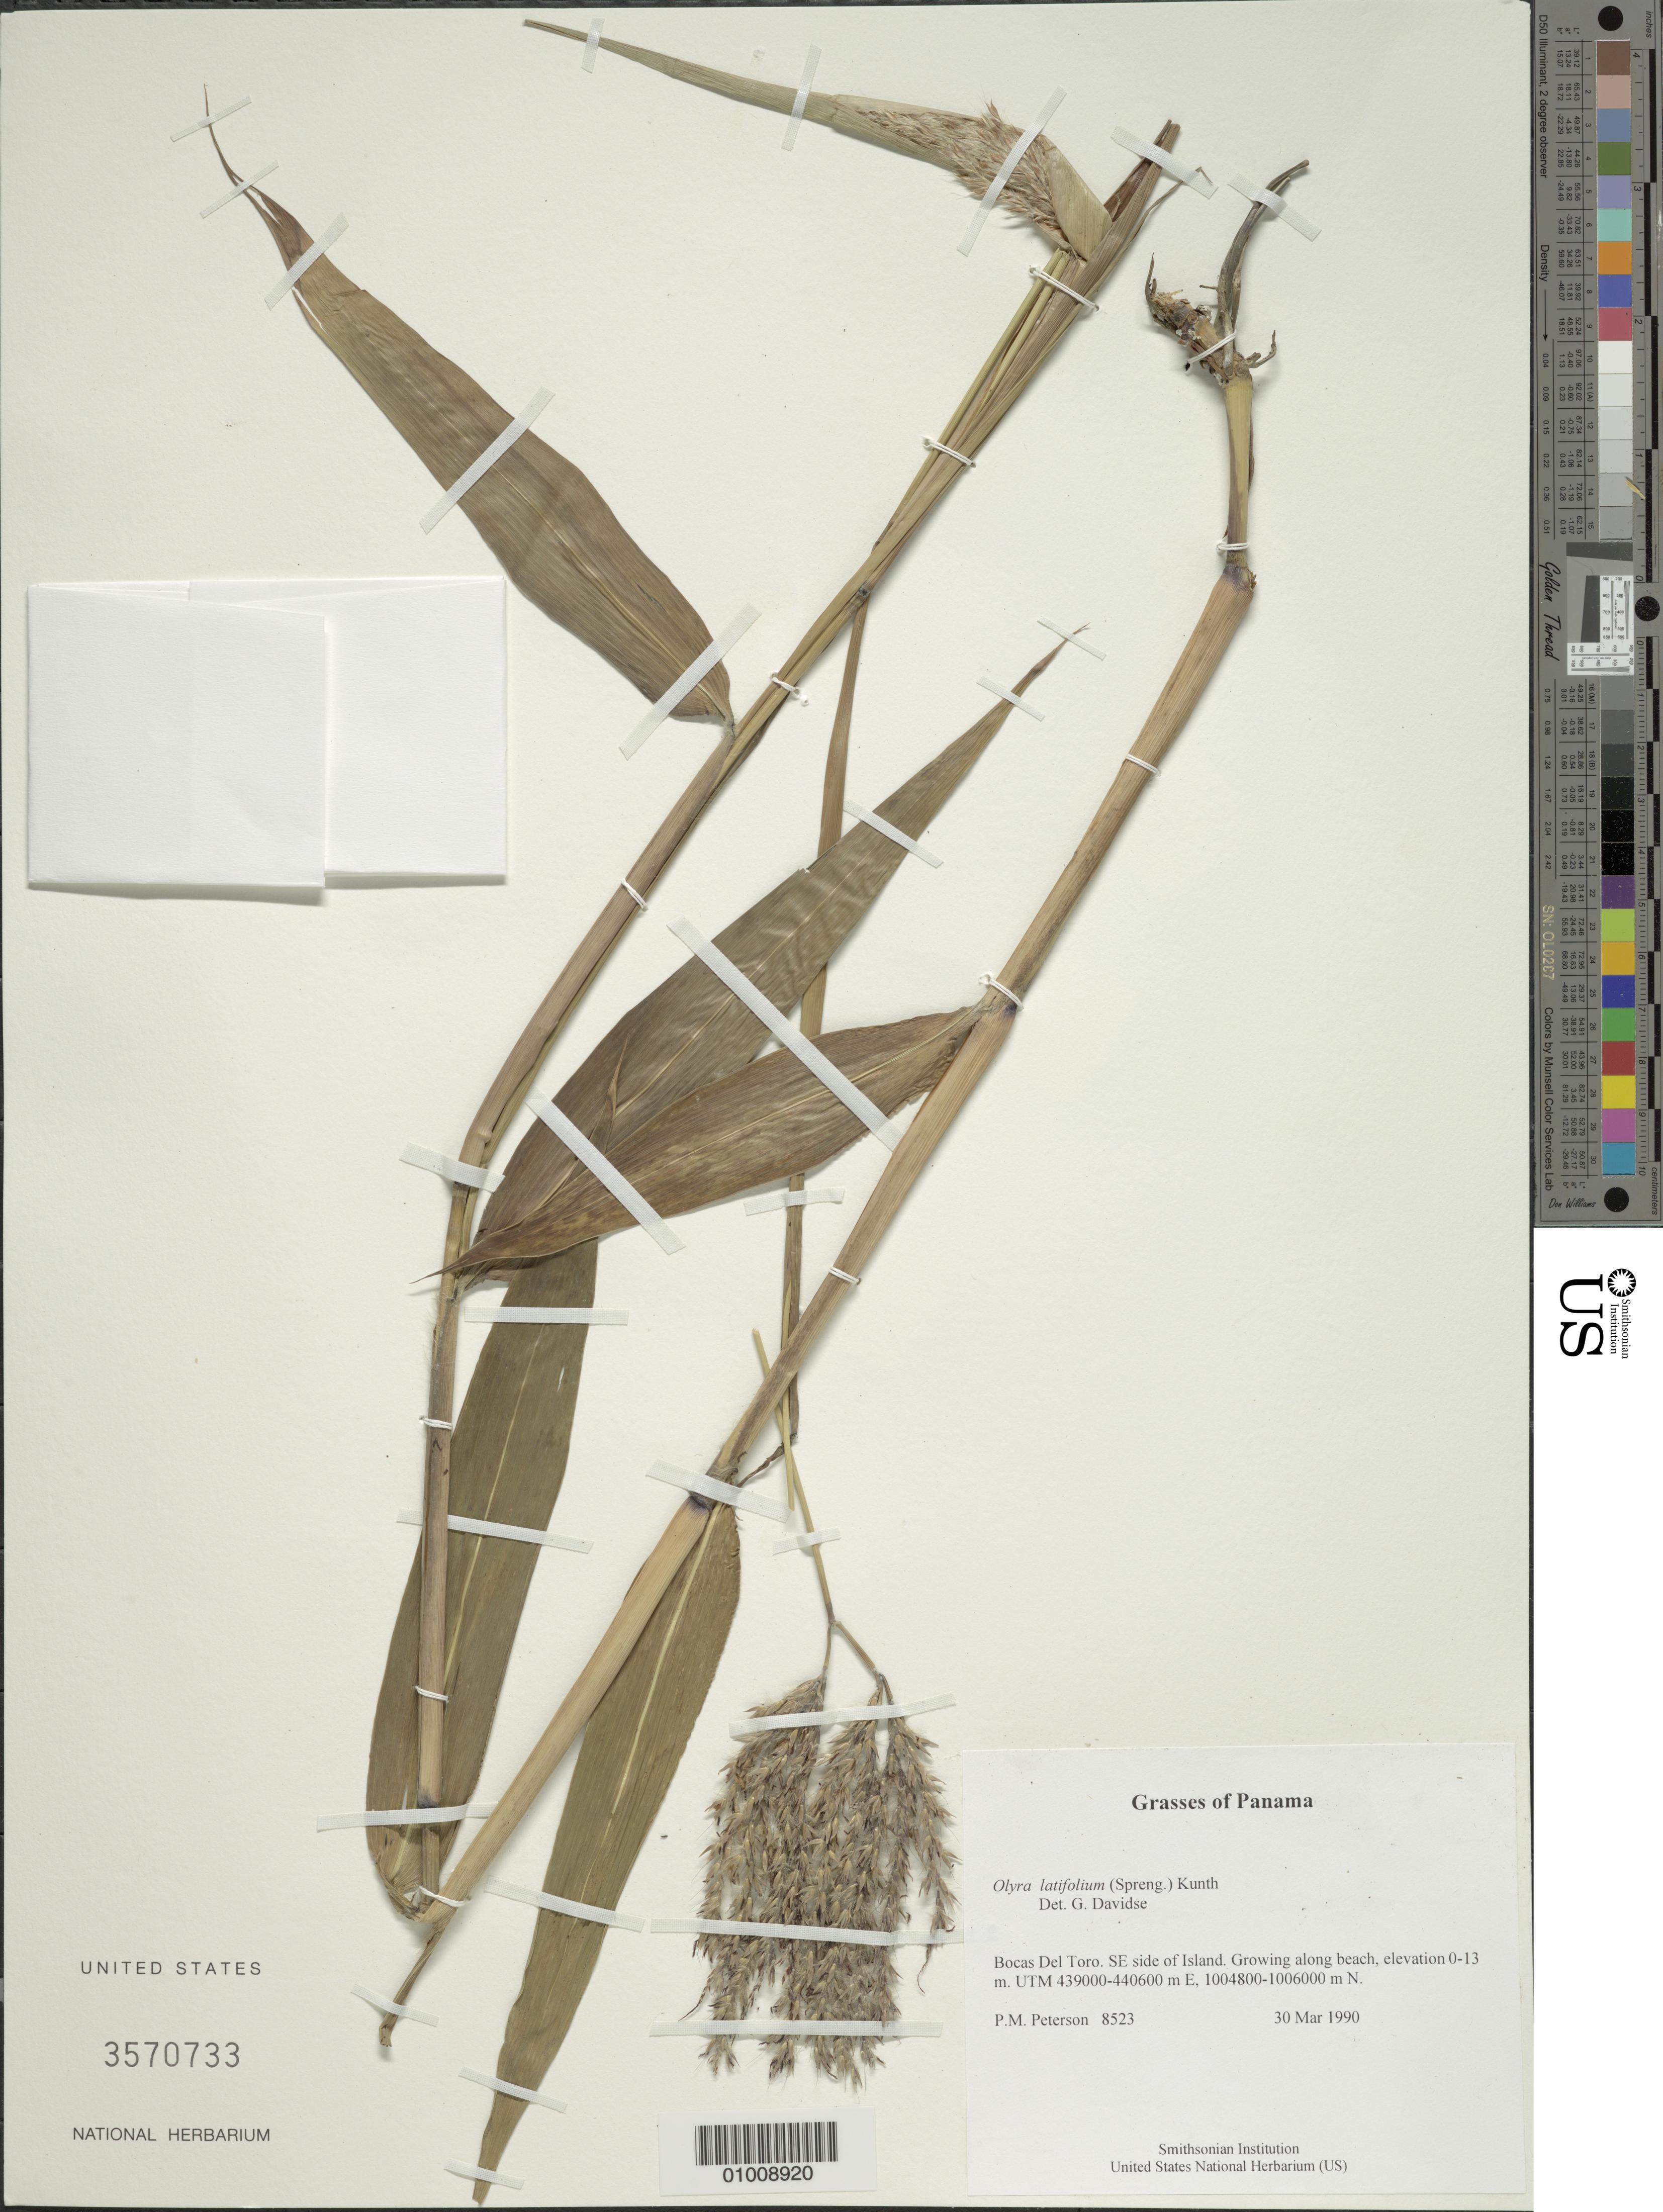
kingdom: Plantae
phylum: Tracheophyta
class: Liliopsida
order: Poales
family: Poaceae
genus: Olyra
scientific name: Olyra latifolia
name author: L.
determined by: Davidse, Gerrit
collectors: P. M. Peterson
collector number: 08523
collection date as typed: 30 Mar 1990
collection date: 1990-03-30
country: Panama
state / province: Bocas del Toro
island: Escudo de Veraguas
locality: SE side of Island.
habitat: Growing along beach, elevation 0-13 m. UTM 439000-440600 m E, 1004800-1006000 m N.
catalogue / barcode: US 3570733